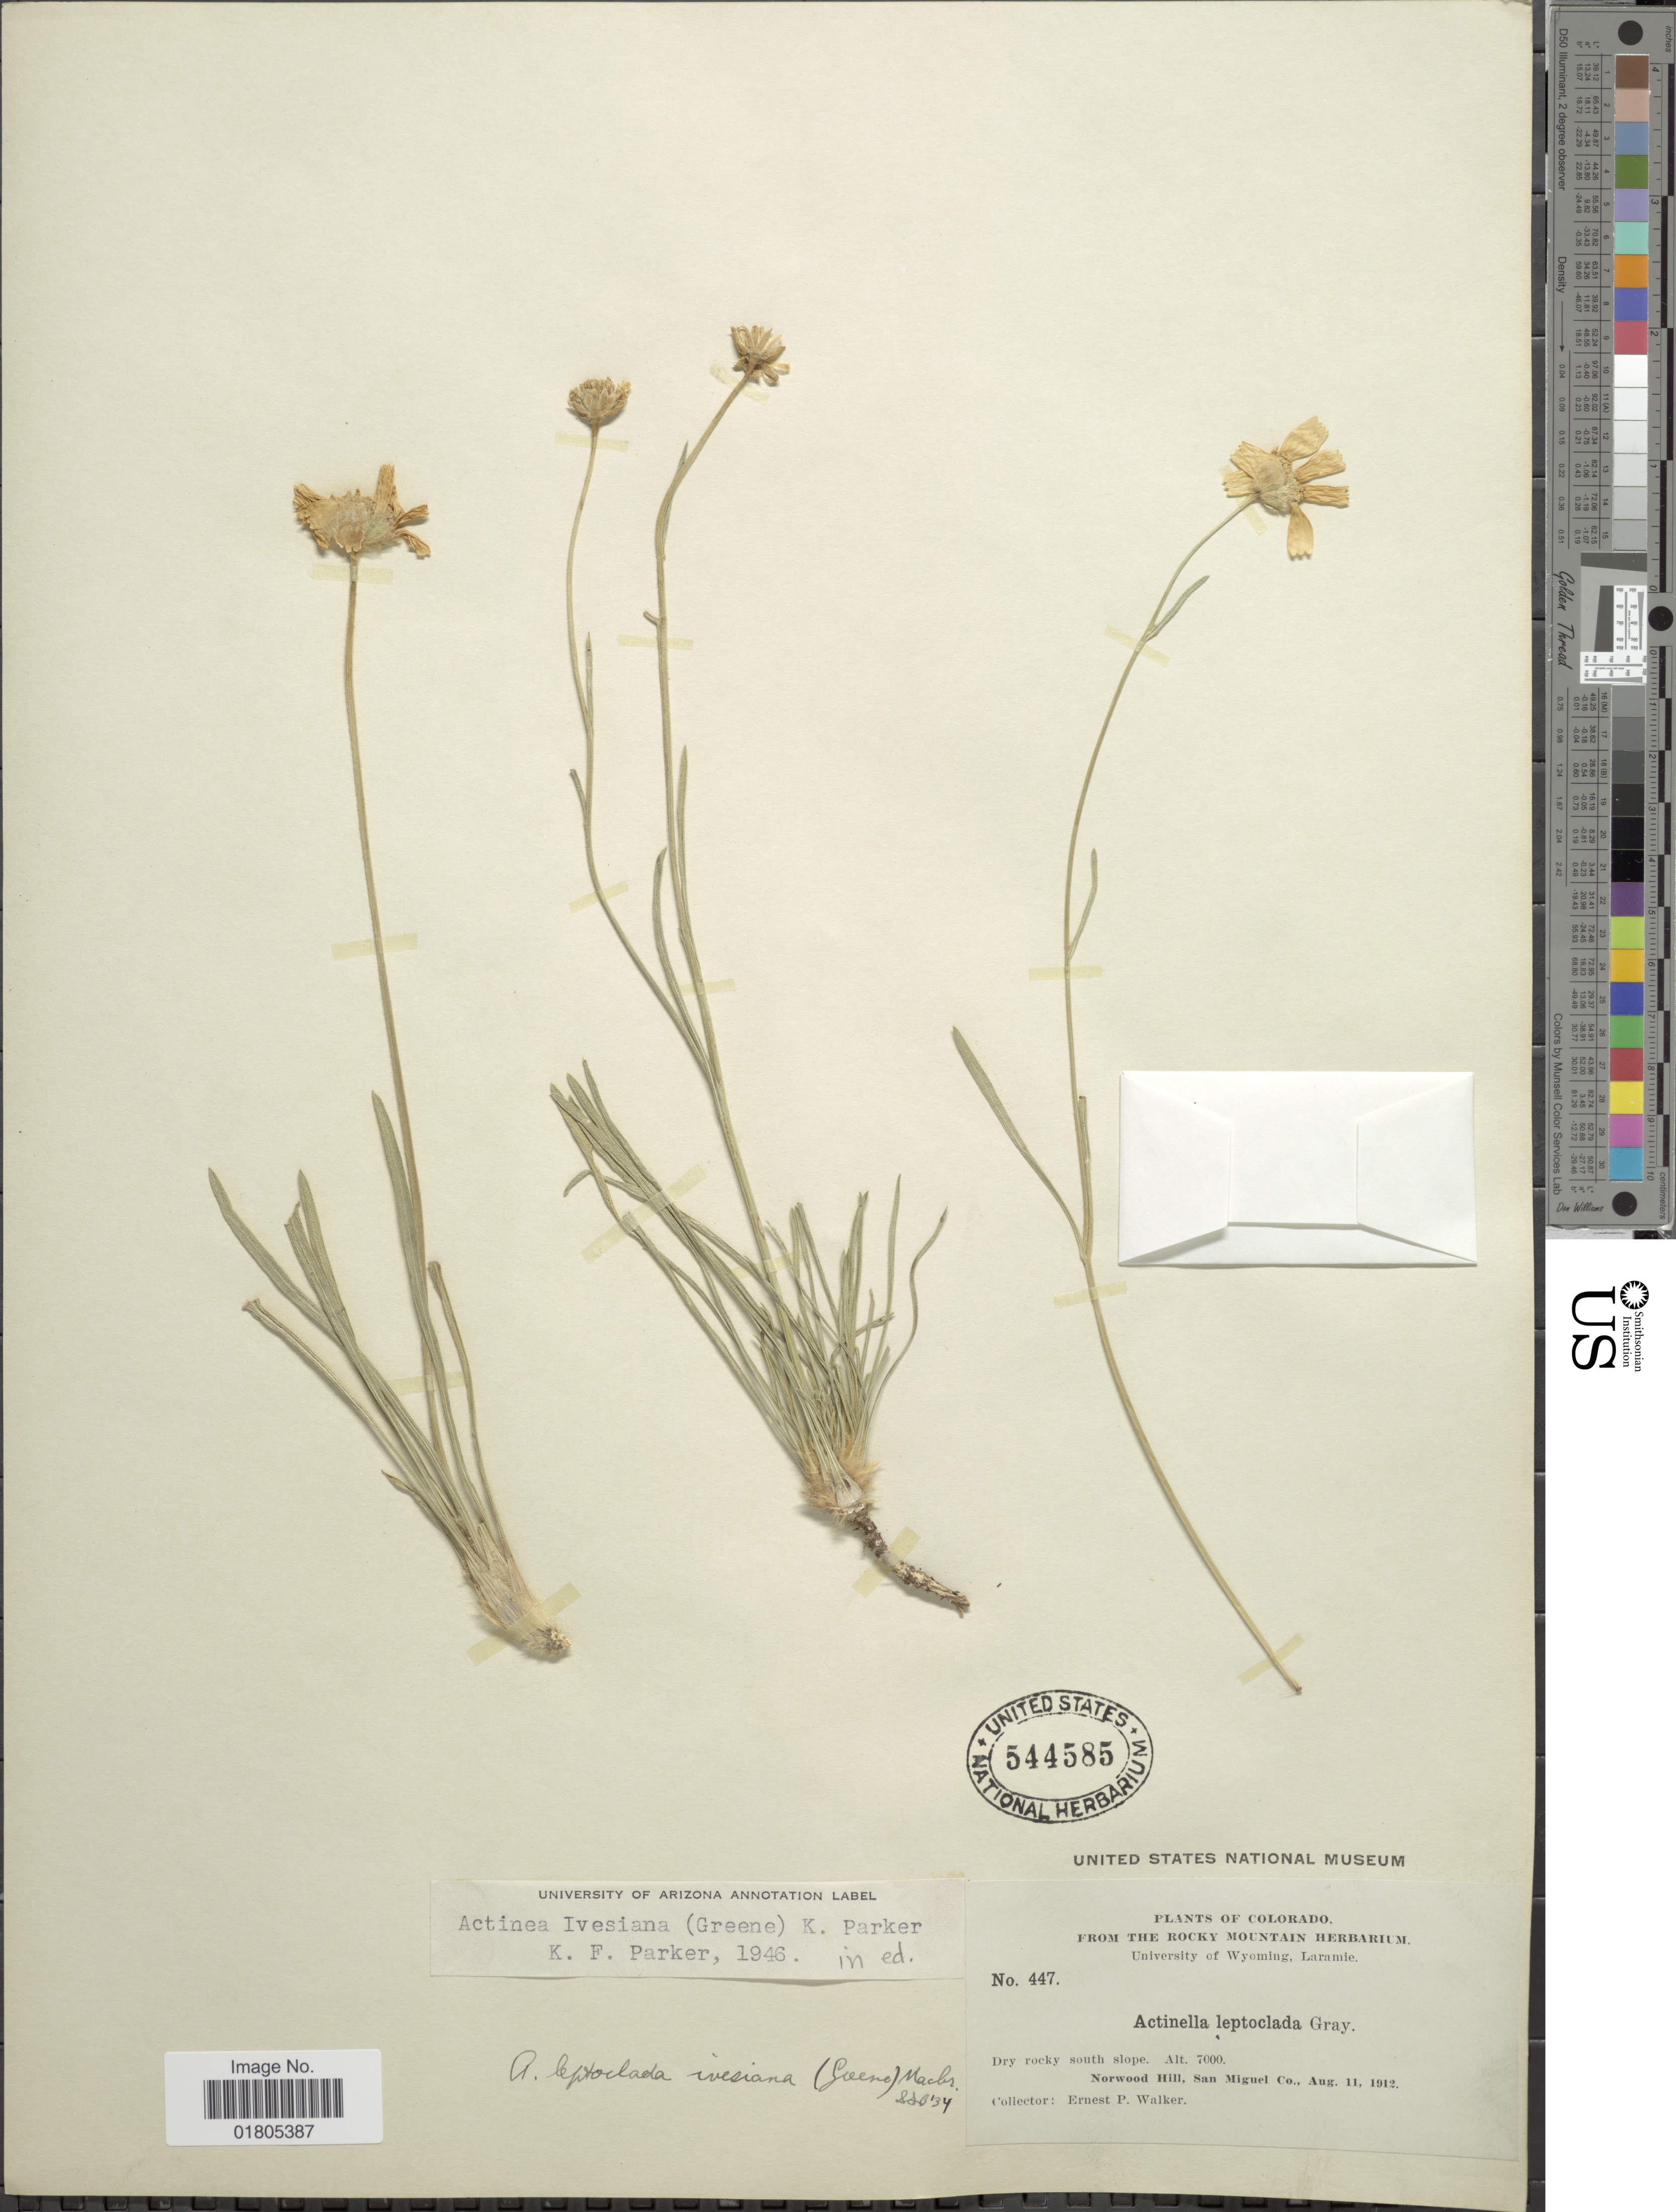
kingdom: Plantae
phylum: Tracheophyta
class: Magnoliopsida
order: Asterales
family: Asteraceae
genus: Actinea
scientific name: Actinea ivesiana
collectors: E. P. Walker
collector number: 447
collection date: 1912-08-11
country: United States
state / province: Colorado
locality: Dry rocky south slope. Norwood Hill, San Miguel Co.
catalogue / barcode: US 544585